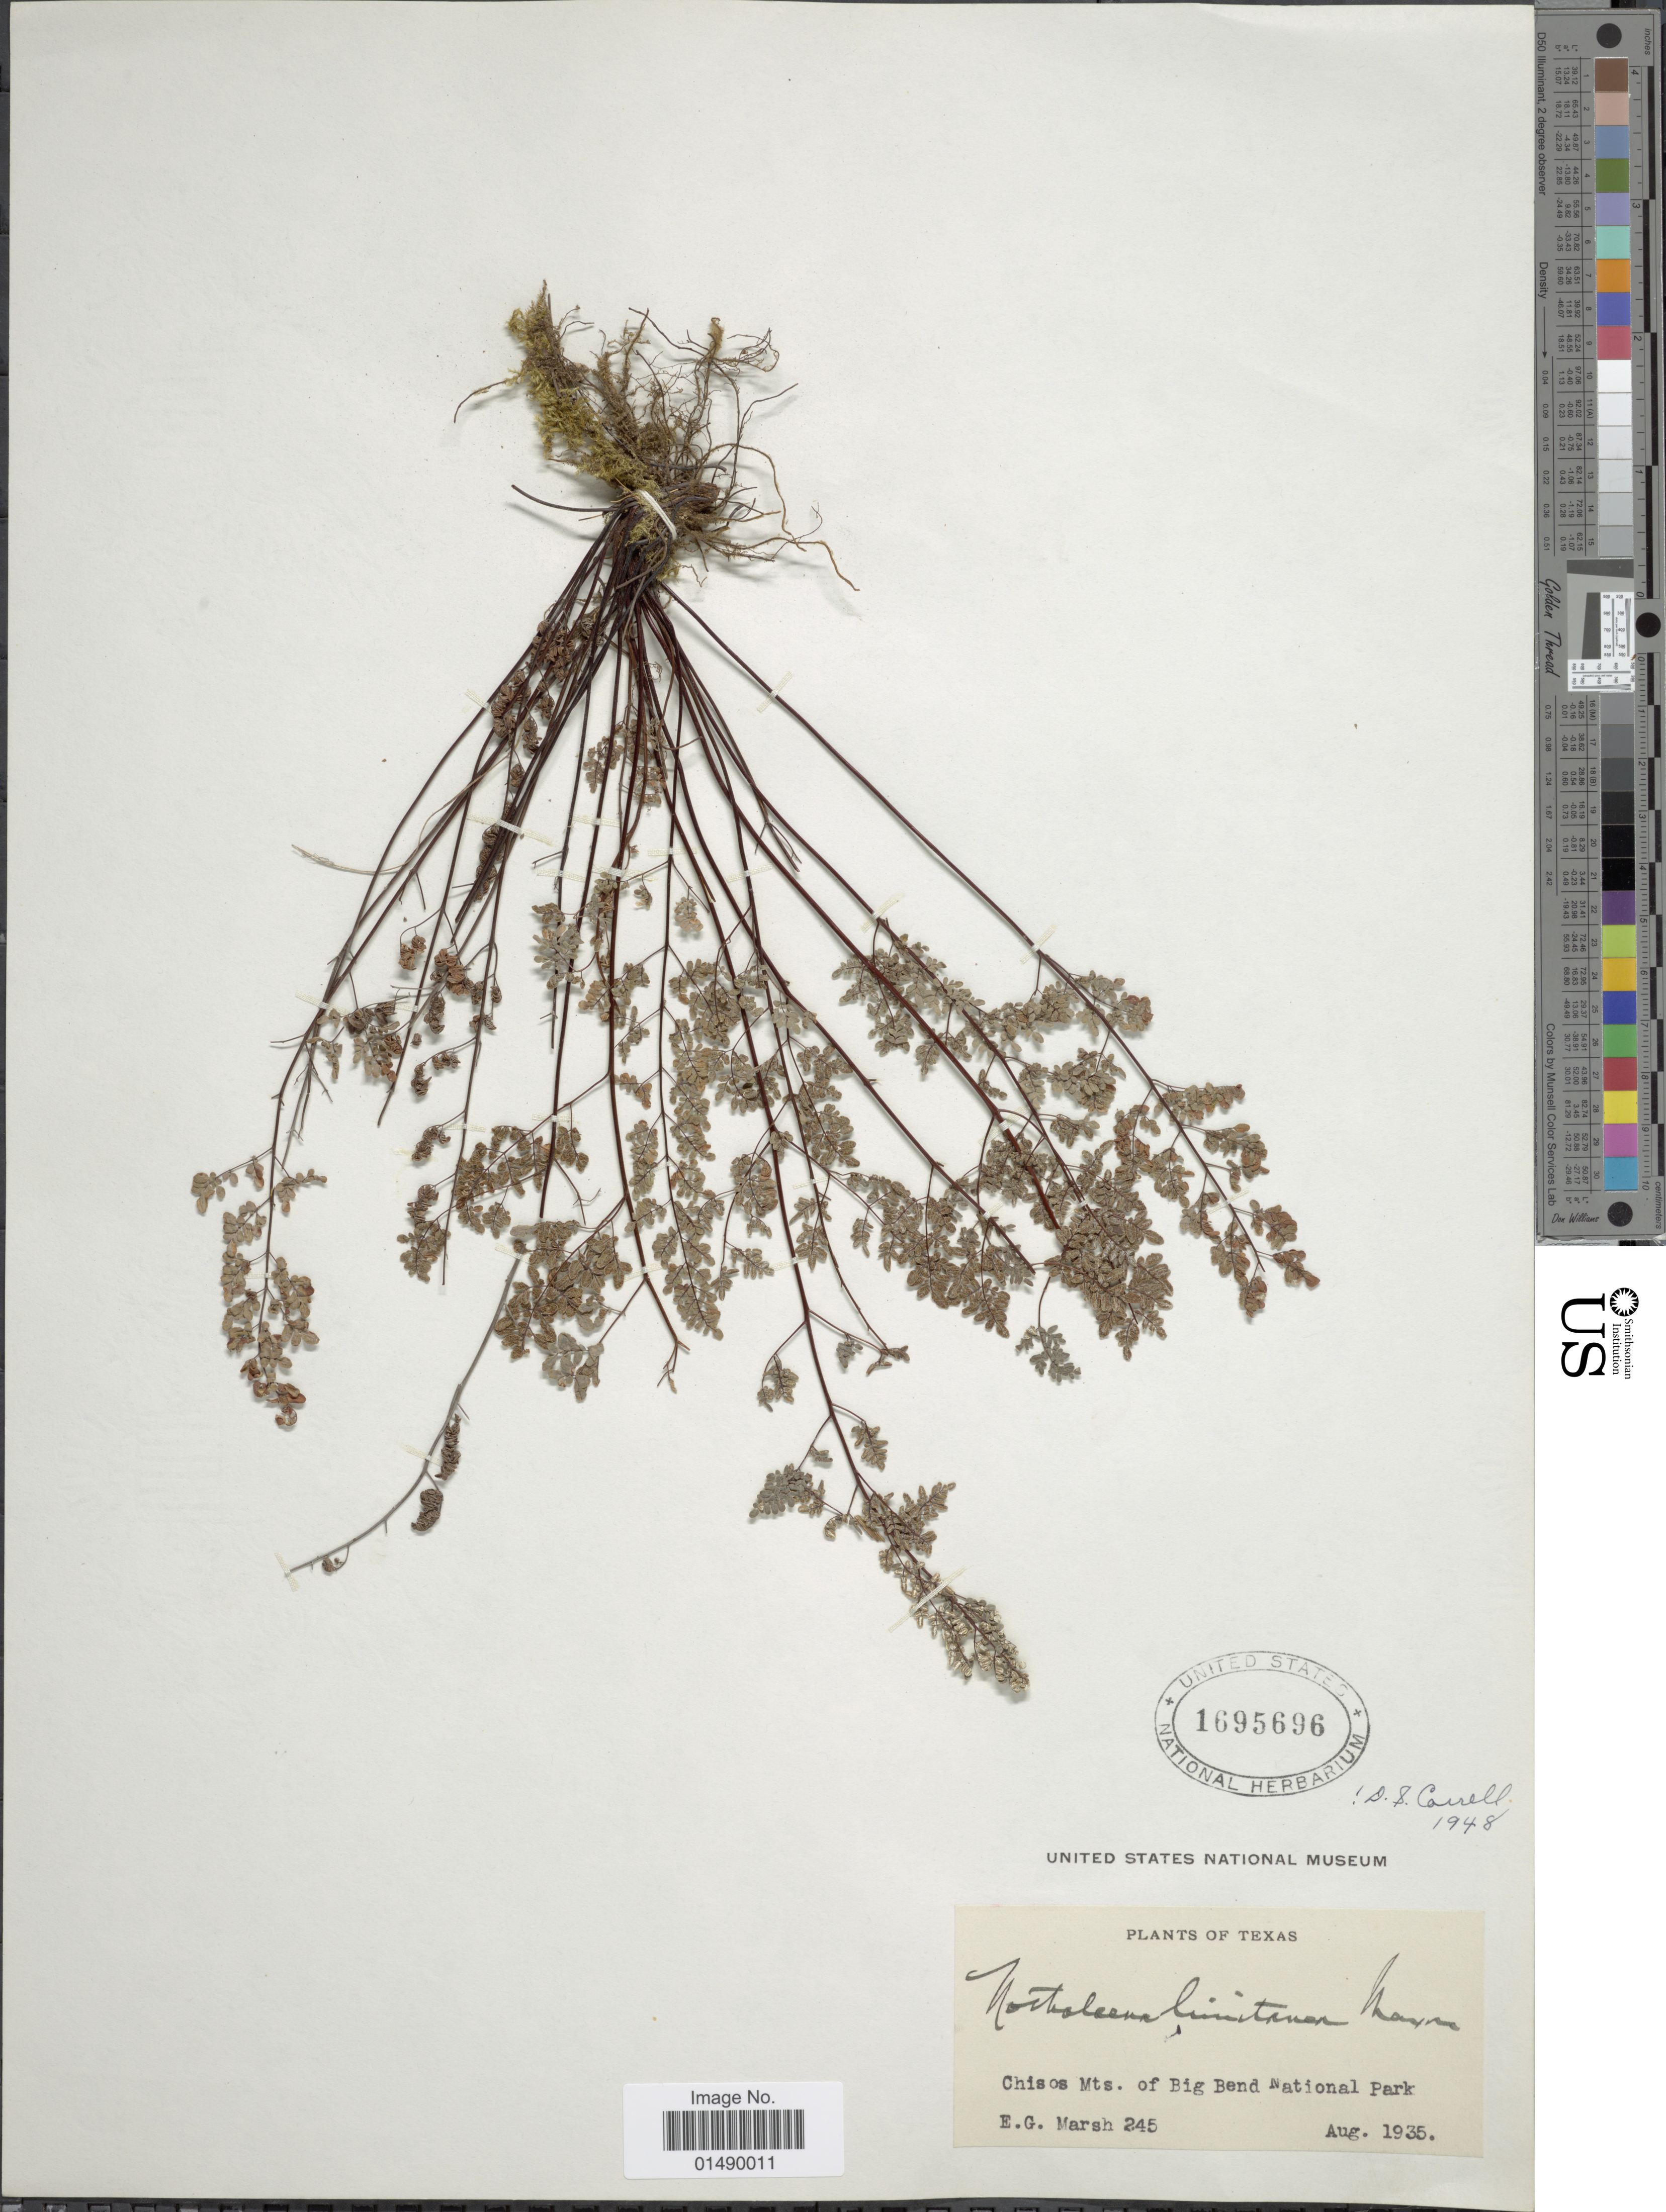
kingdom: Plantae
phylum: Tracheophyta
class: Polypodiopsida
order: Polypodiales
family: Pteridaceae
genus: Argyrochosma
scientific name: Argyrochosma limitanea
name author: (Maxon) Windham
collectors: E. G. Marsh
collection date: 1935-08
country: United States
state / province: Texas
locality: Texas, Chisos Mts. of Big Bend National Park.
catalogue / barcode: US 1695696